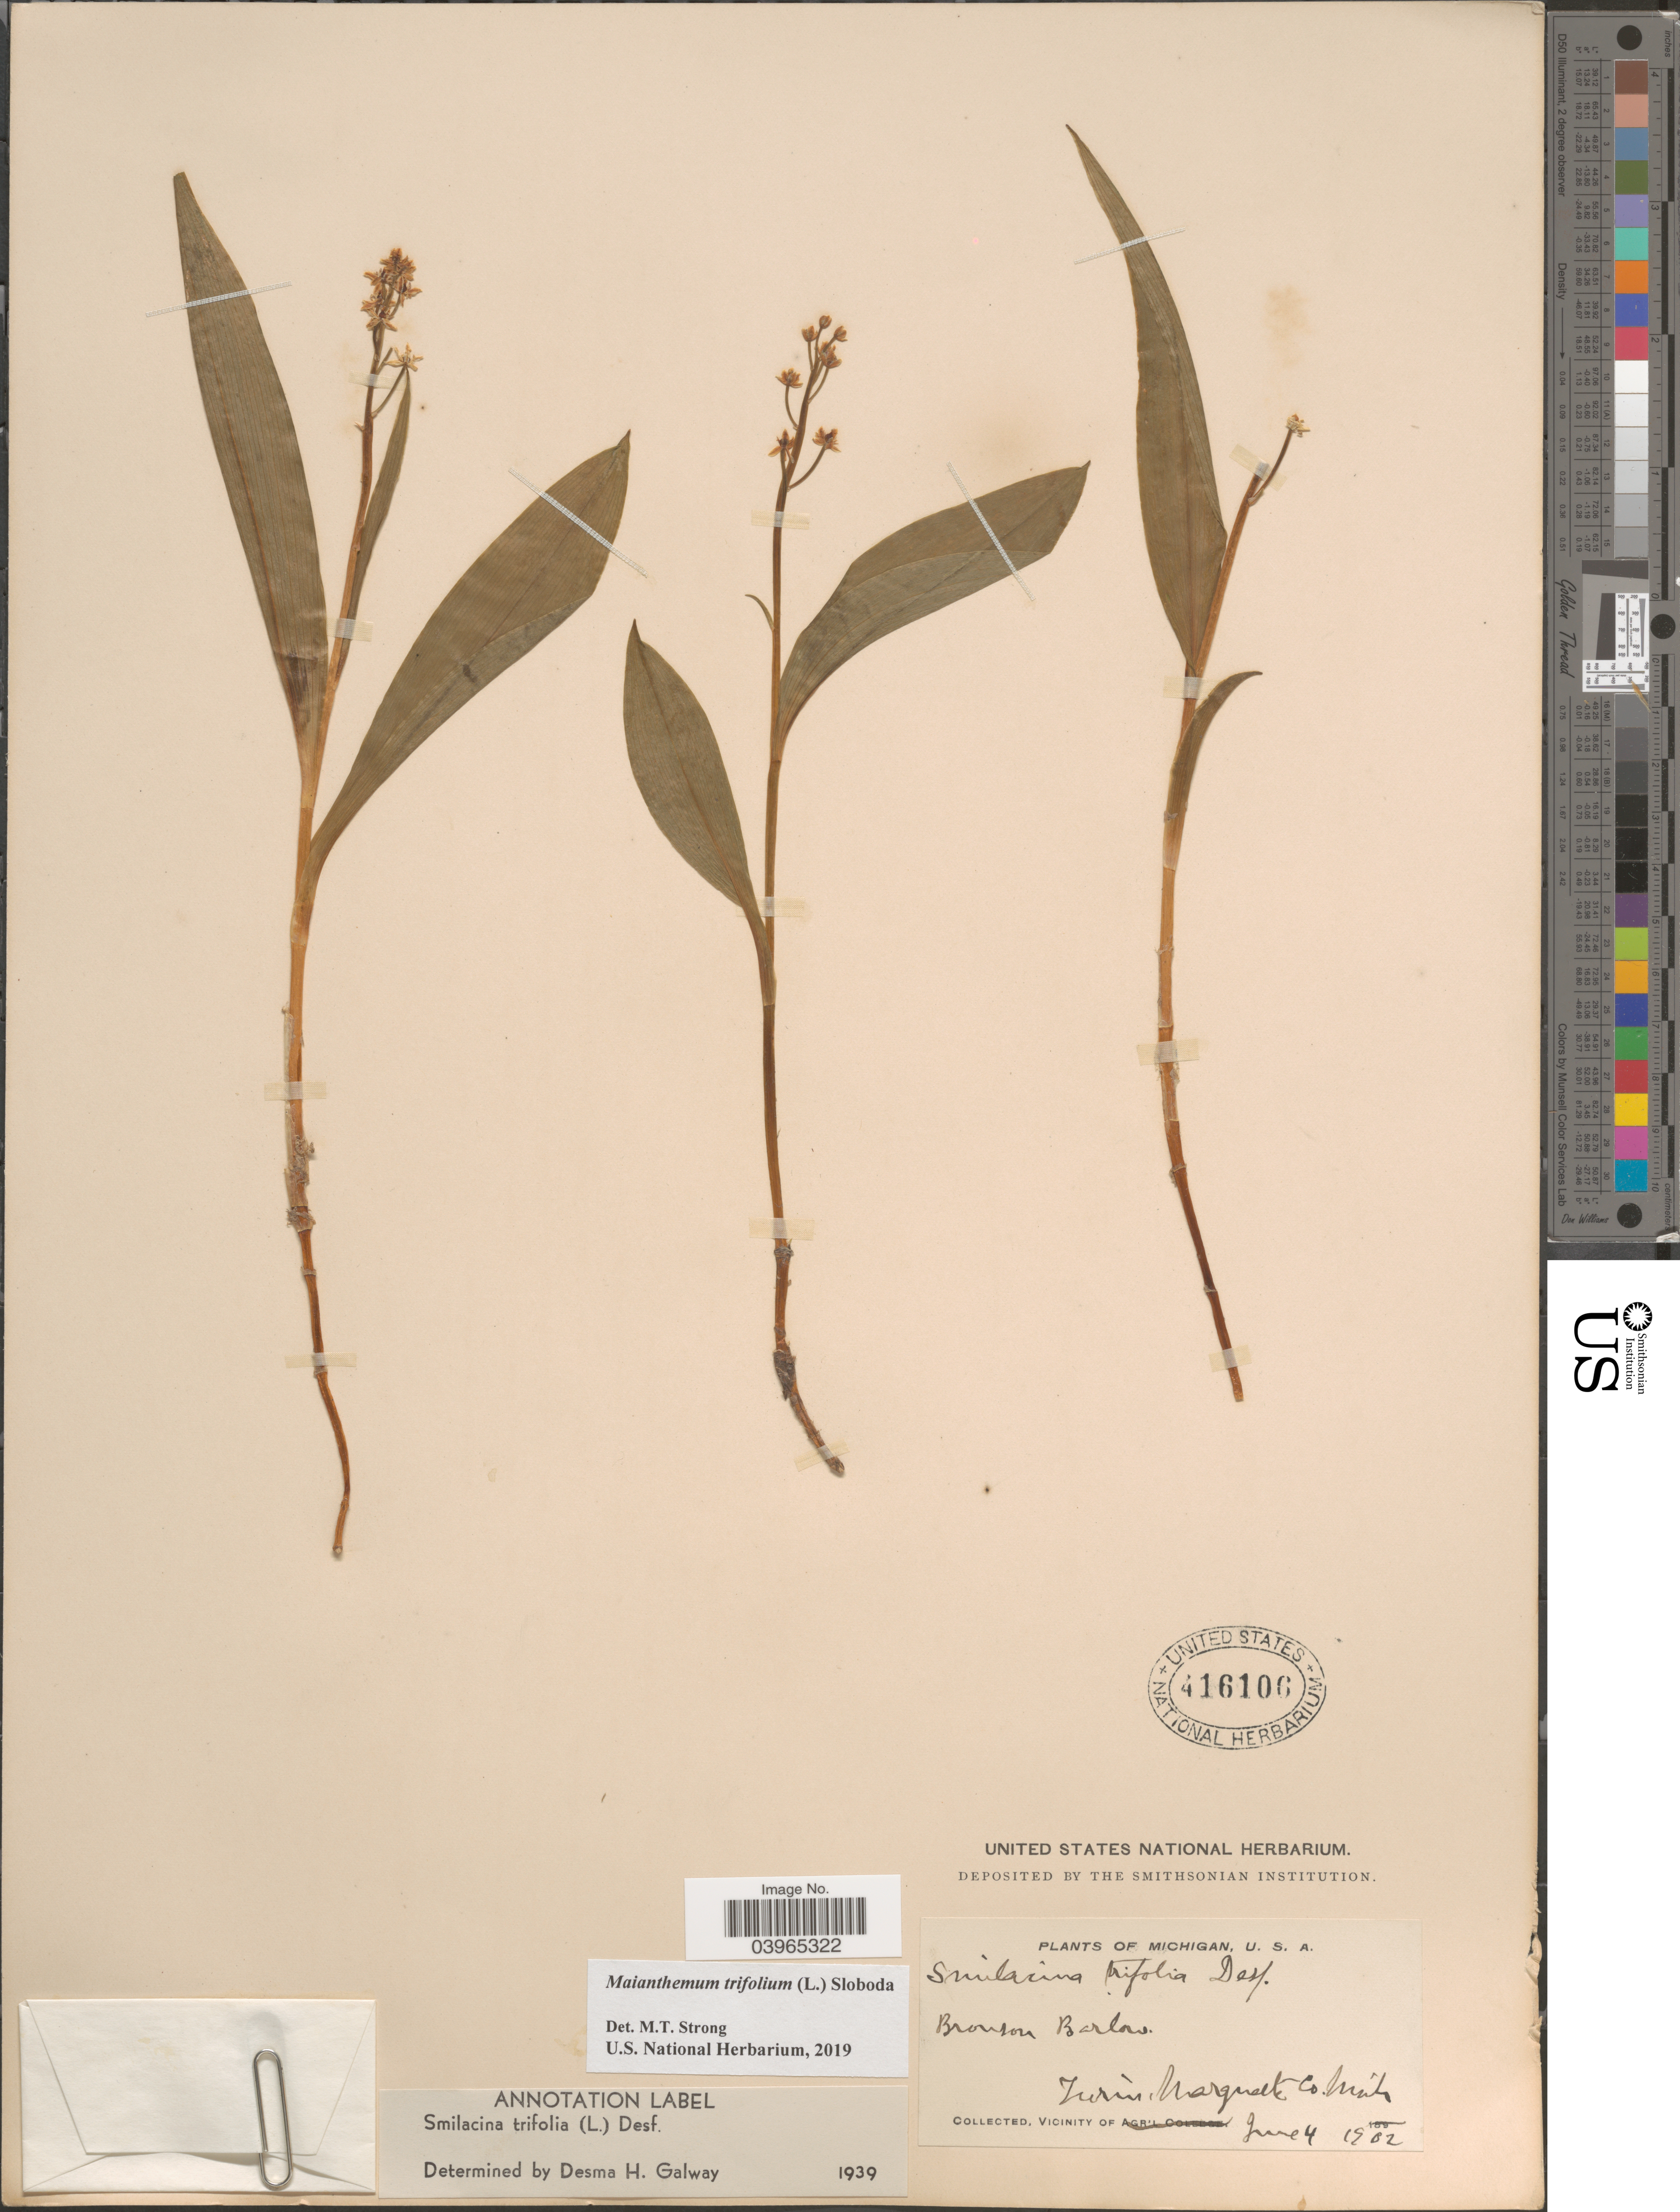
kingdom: Plantae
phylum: Tracheophyta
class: Liliopsida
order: Asparagales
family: Asparagaceae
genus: Maianthemum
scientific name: Maianthemum trifolium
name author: (L.) Sloboda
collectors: Barlow, B.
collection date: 1902-06-04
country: United States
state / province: Michigan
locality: Turin, Marquette Co.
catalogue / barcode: US 416106